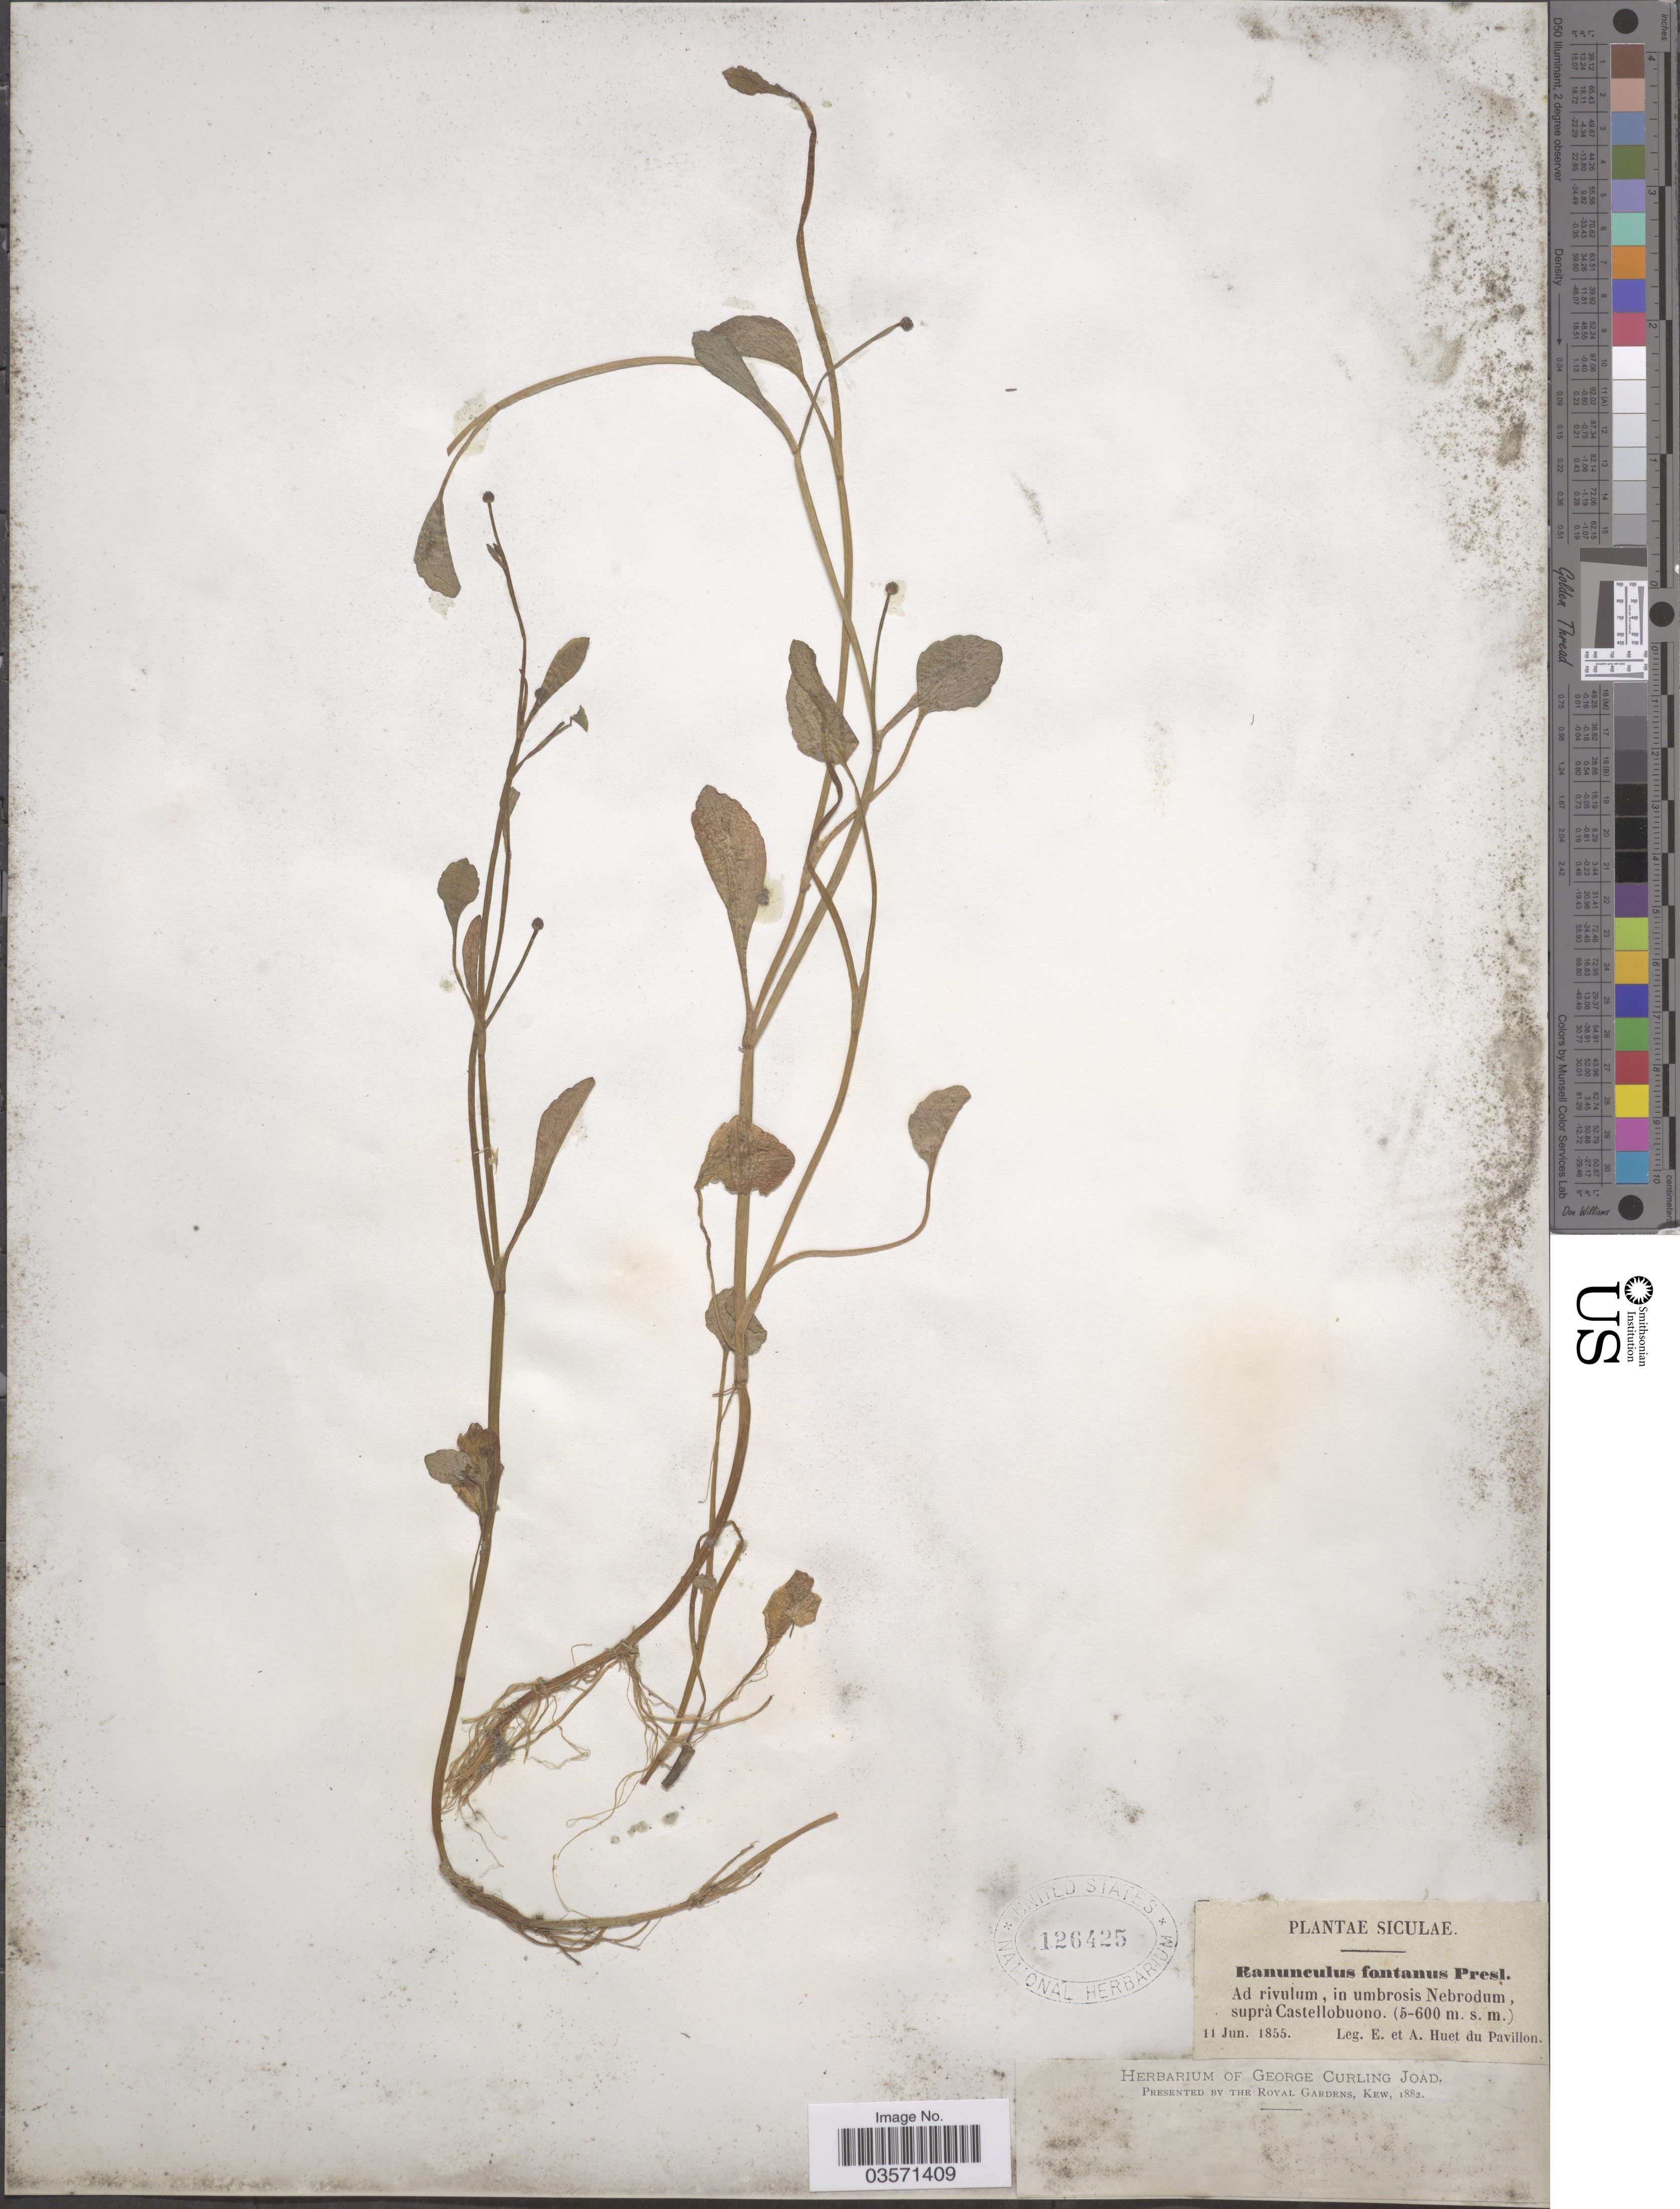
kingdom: Plantae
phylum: Tracheophyta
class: Magnoliopsida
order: Ranunculales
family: Ranunculaceae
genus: Ranunculus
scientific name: Ranunculus fontanus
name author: C. Presl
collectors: E. Huet du Pavillon & A. Huet du Pavillon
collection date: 1855-06-11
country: Italy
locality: Siculae. Ad rivulum, in umbrosis Nebrodum, suprà Castellobuono.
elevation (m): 500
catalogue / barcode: US 126425